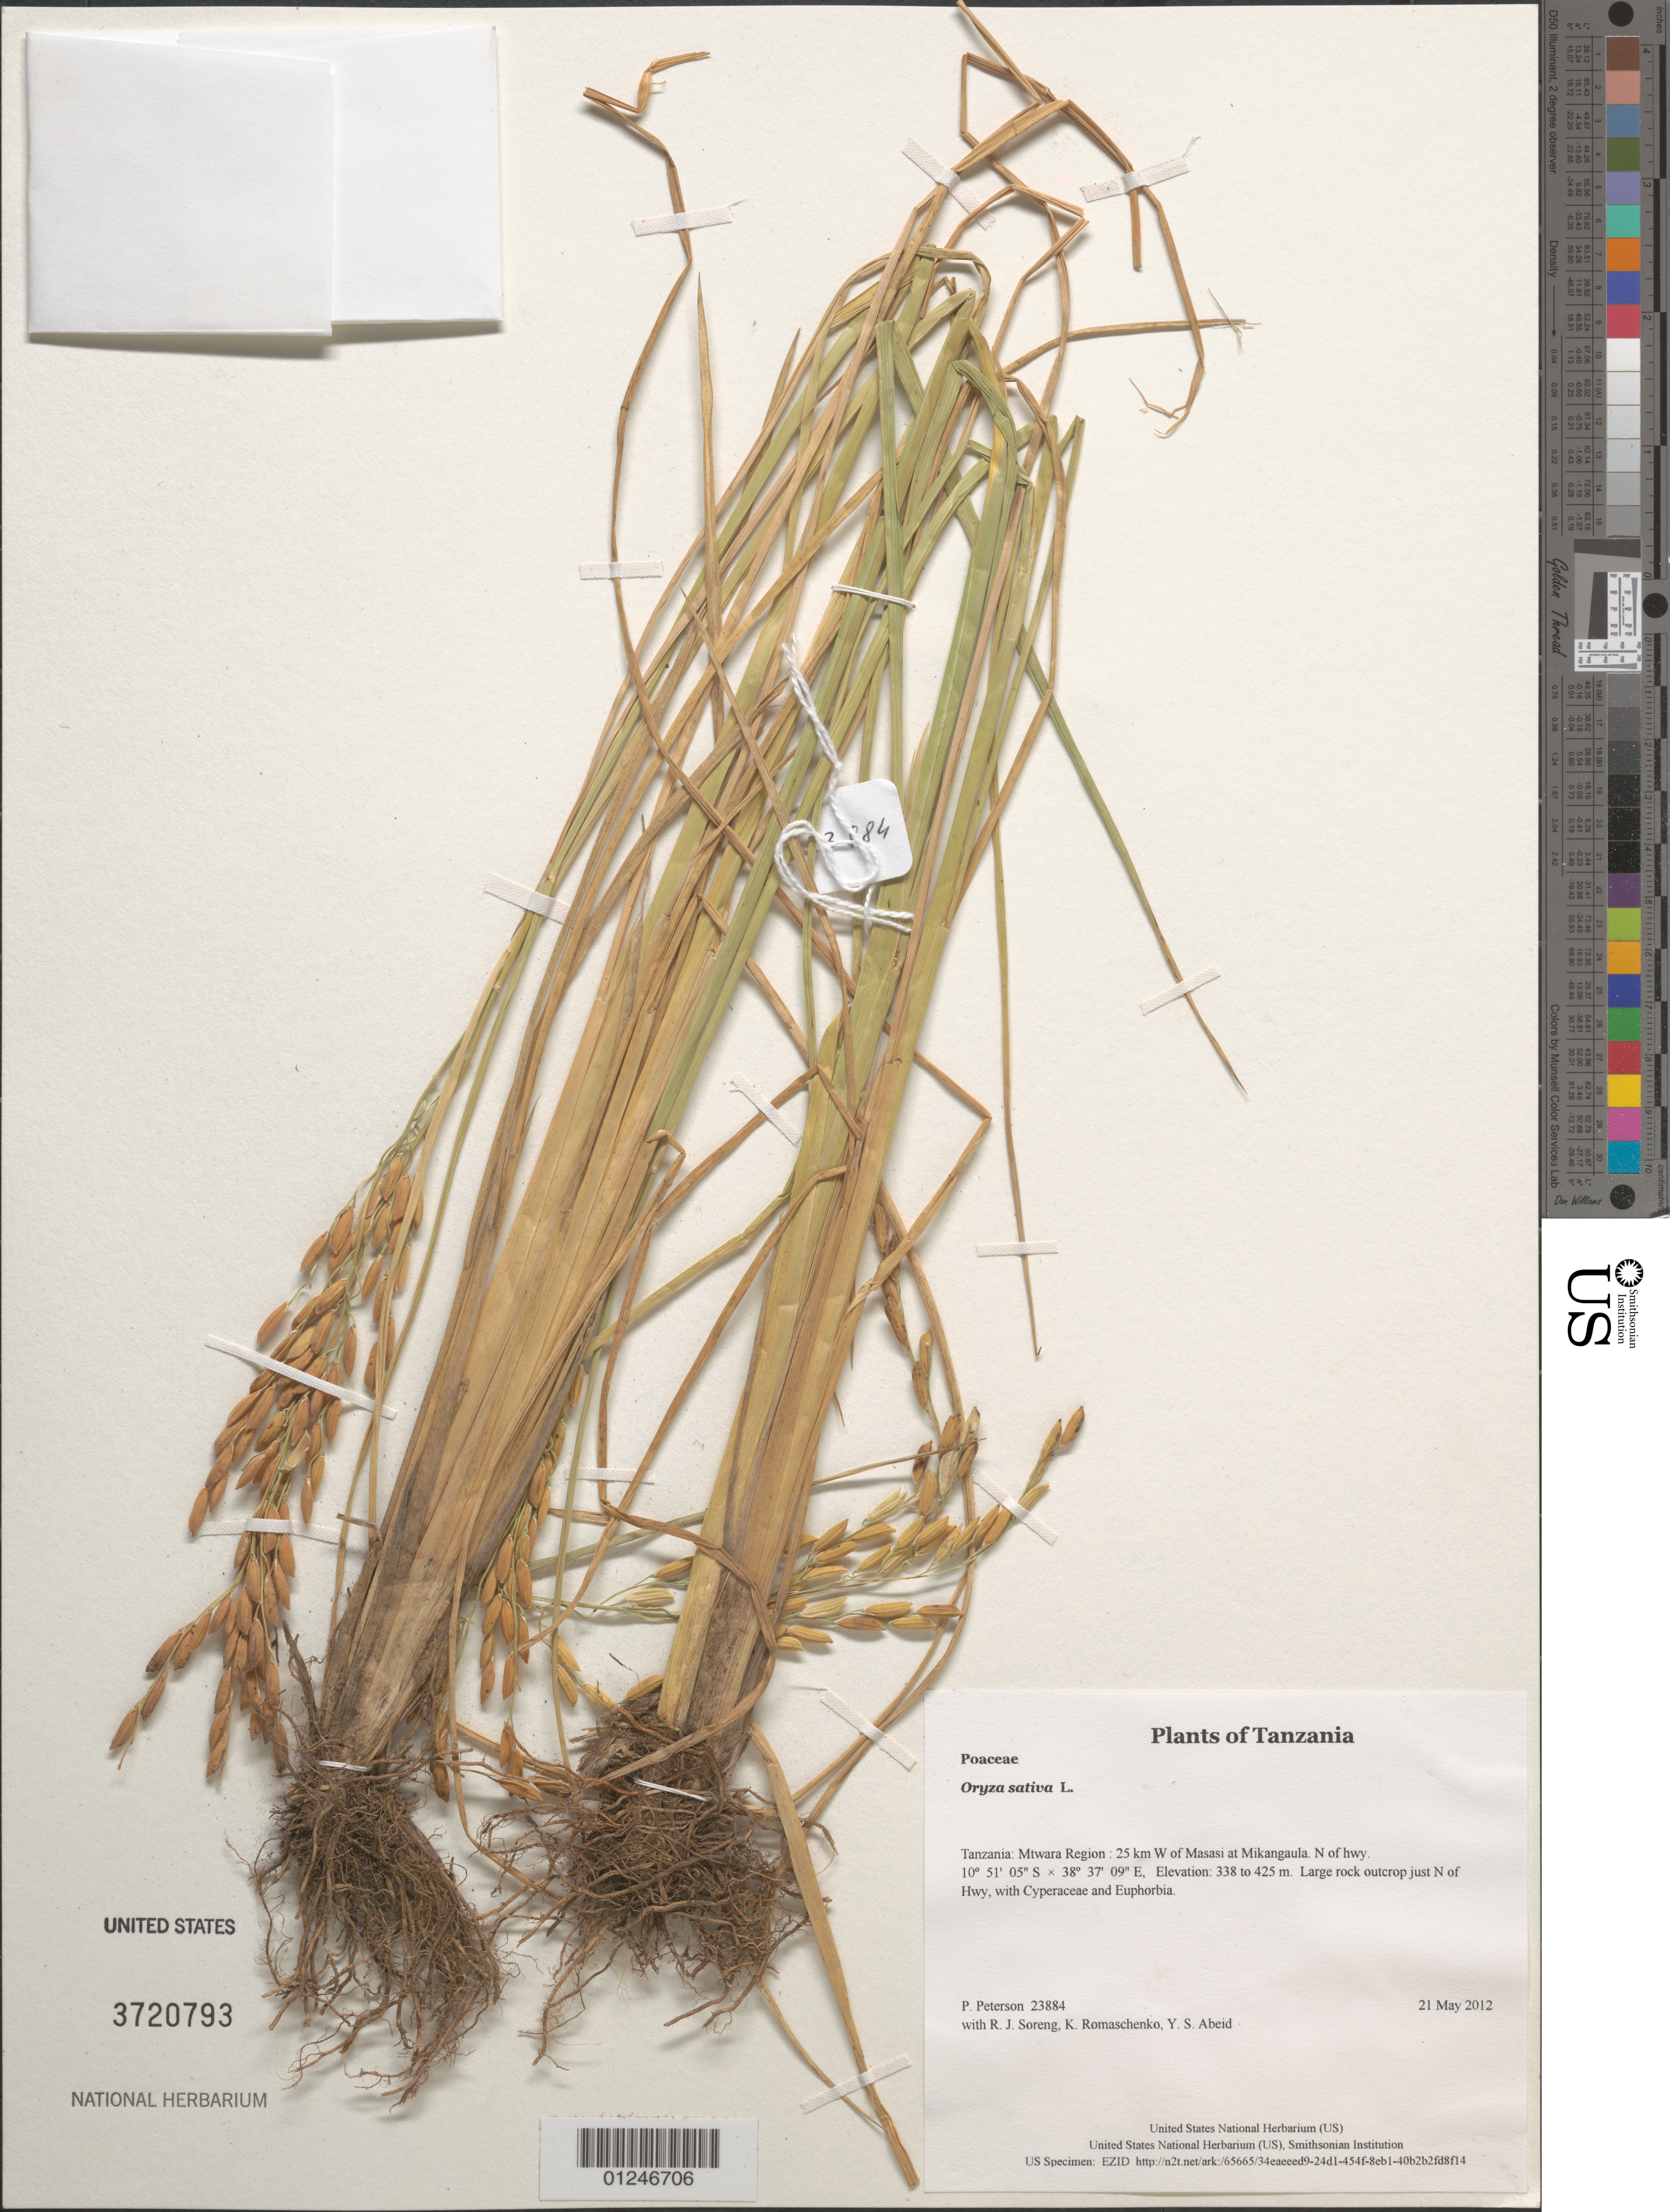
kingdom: Plantae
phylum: Tracheophyta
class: Liliopsida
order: Poales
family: Poaceae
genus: Oryza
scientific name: Oryza sativa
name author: L.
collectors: P. M. Peterson, R. J. Soreng, K. Romaschenko & Y. Abeid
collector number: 23884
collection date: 2012-05-21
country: Tanzania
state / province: Mtwara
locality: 25 km W of Masasi at Mikangaula. N of hwy.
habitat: Large rock outcrop just N of Hwy, with Cyperaceae and Euphorbia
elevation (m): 338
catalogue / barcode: US 3720793